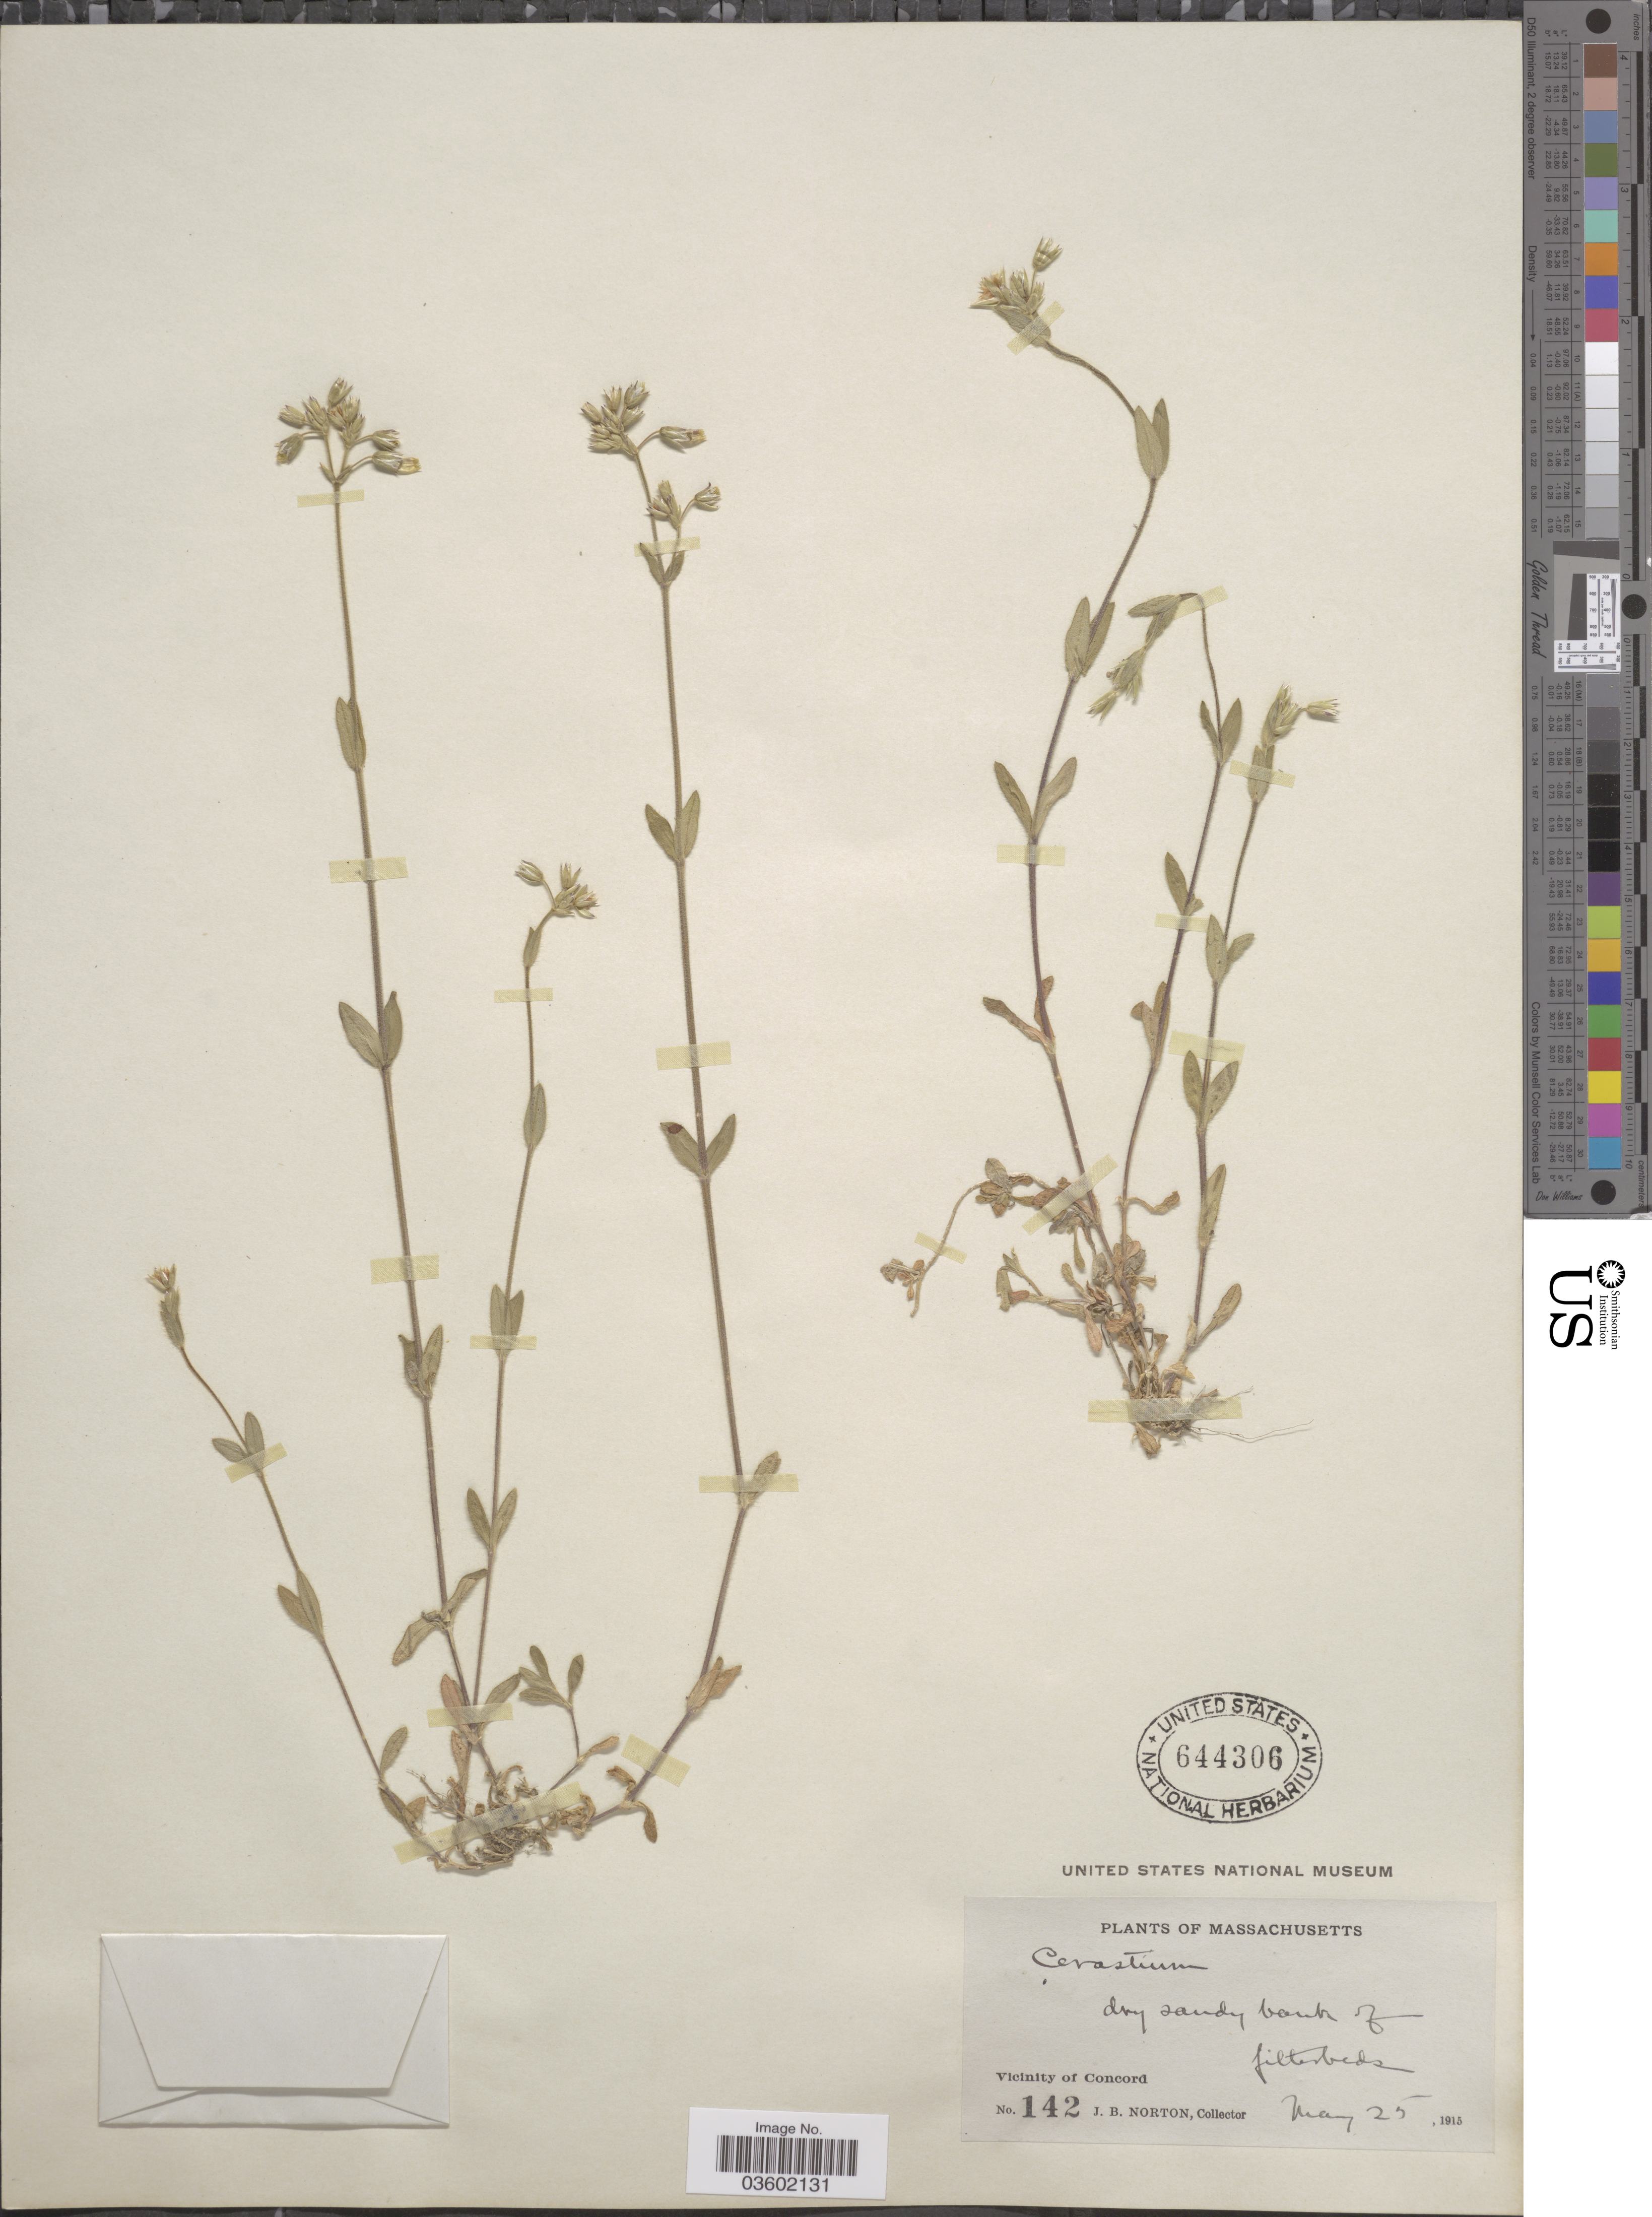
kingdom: Plantae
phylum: Tracheophyta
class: Magnoliopsida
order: Caryophyllales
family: Caryophyllaceae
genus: Cerastium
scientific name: Cerastium vulgatum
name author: L.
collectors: J. B. Norton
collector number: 142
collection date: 1915-05-25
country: United States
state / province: Massachusetts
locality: Bank of filterbeds Vicinity of Concord.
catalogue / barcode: US 644306